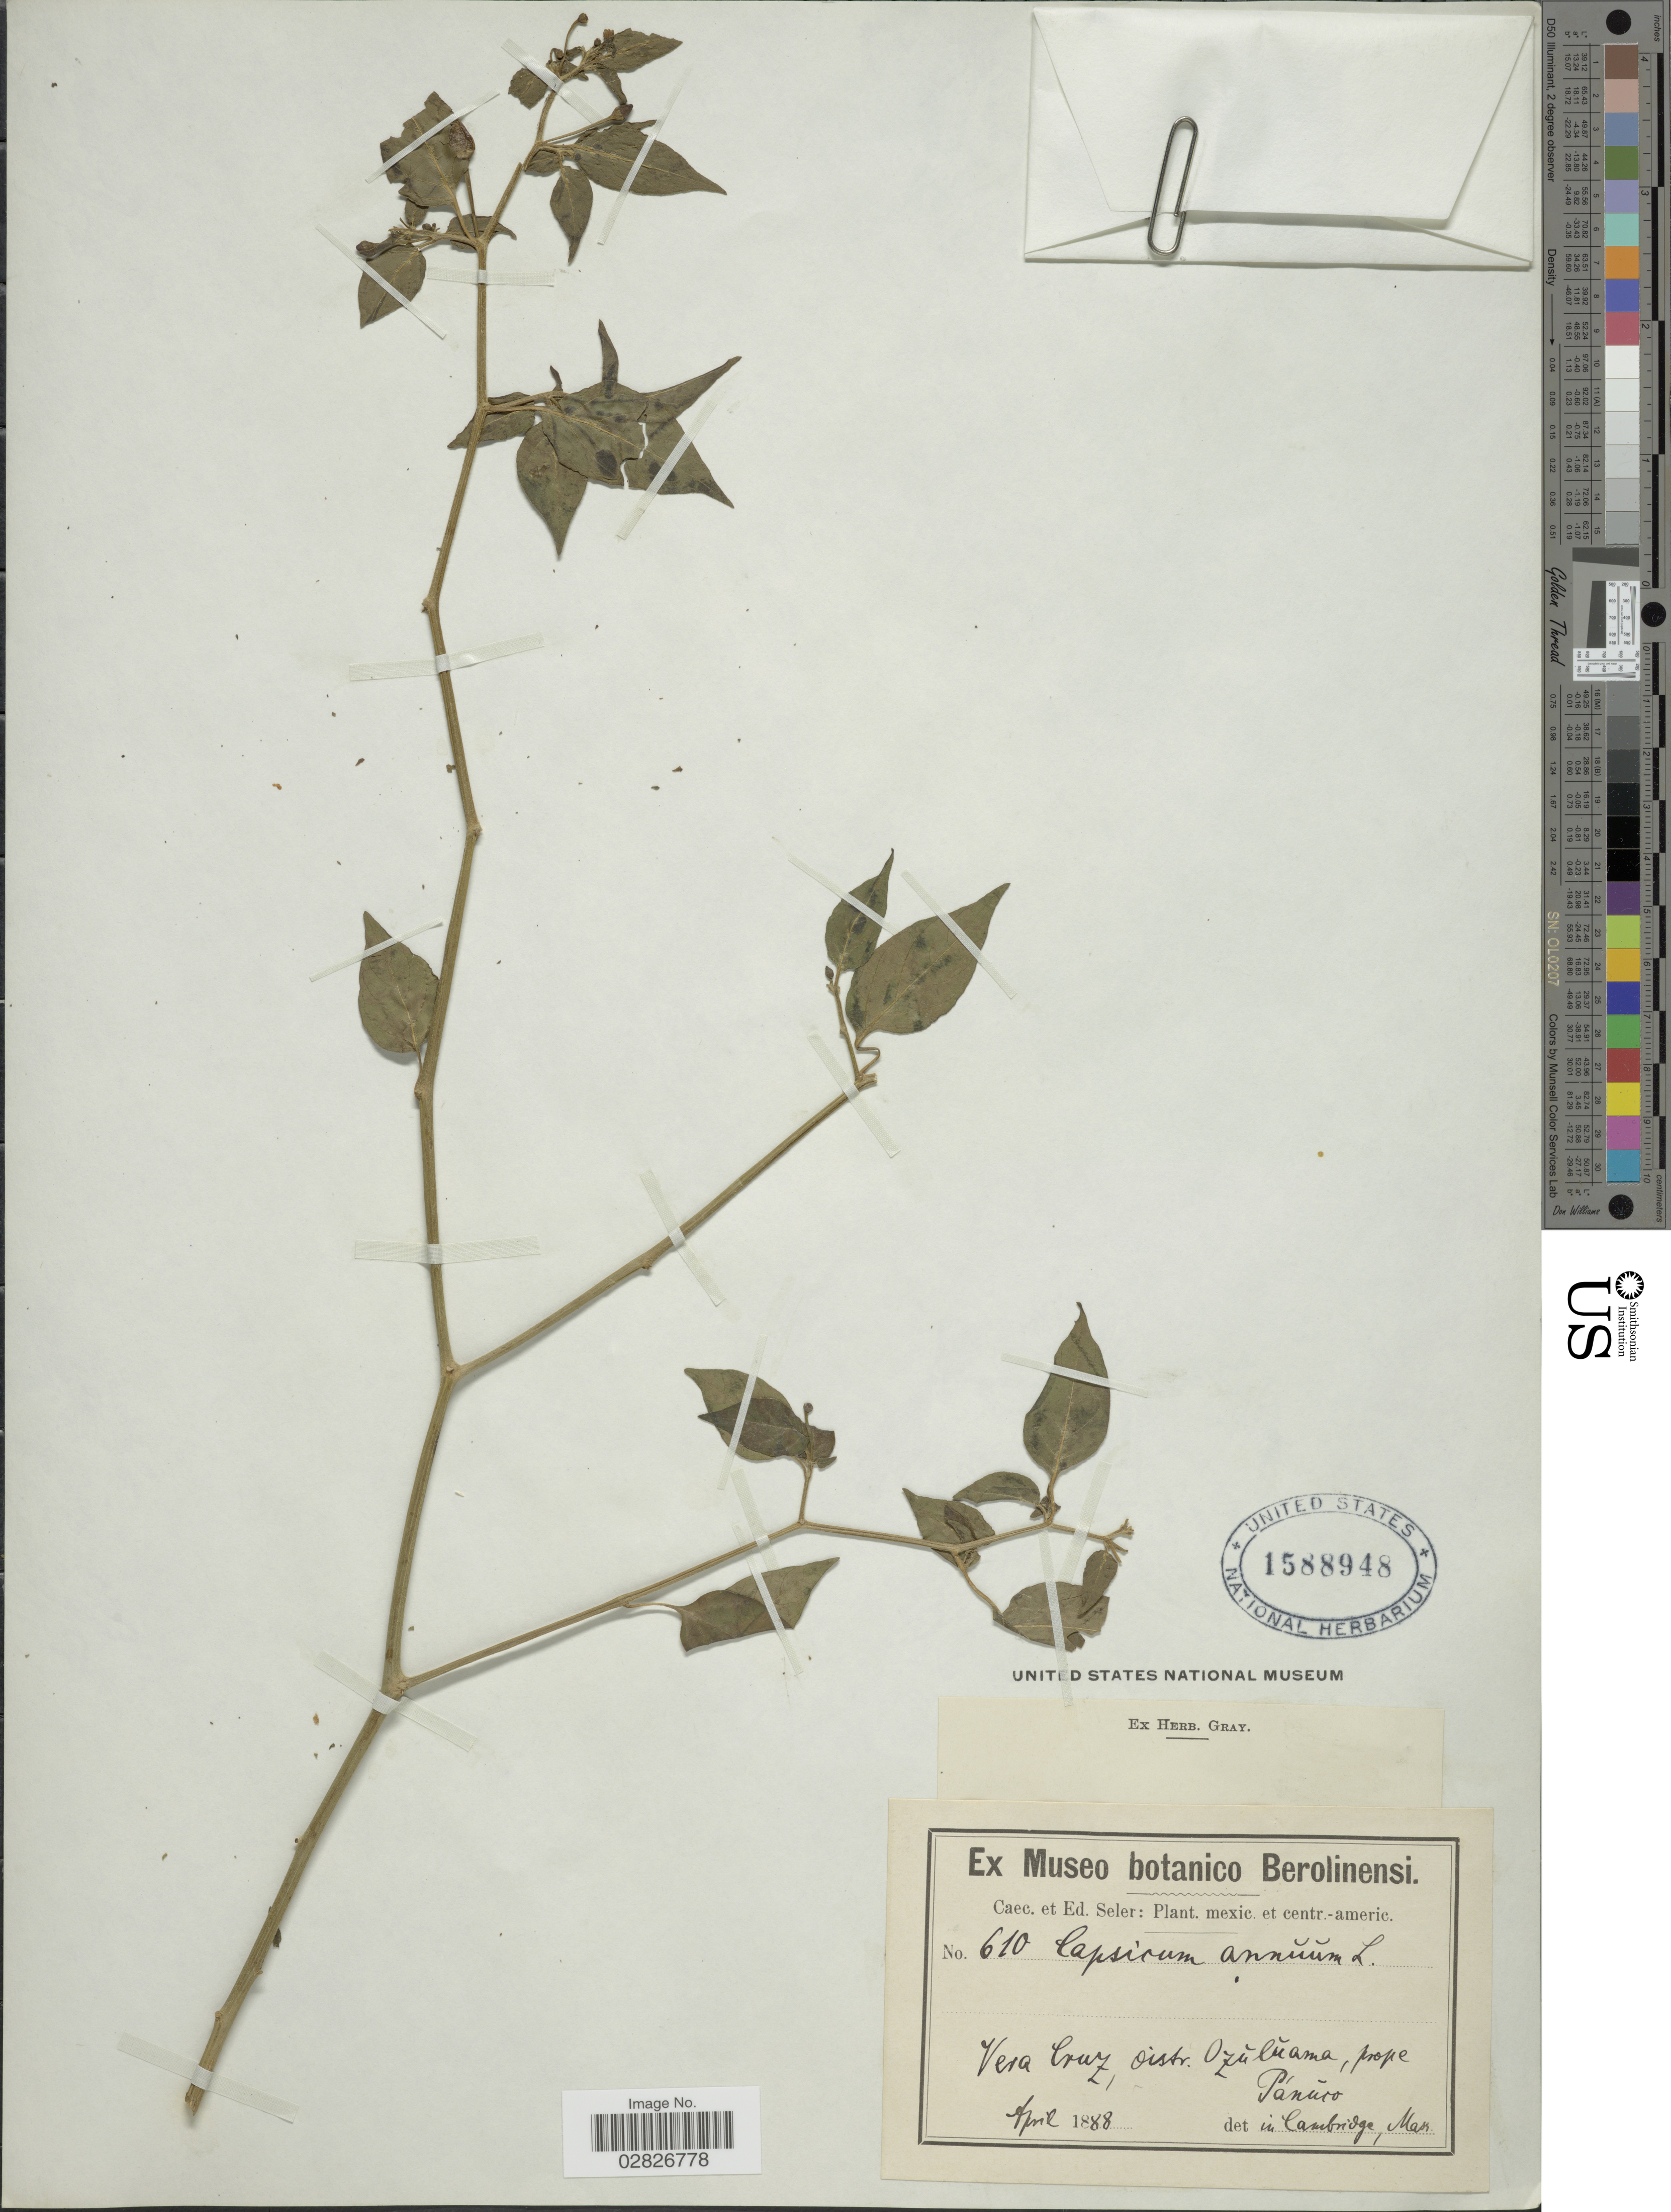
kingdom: Plantae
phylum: Tracheophyta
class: Magnoliopsida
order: Solanales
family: Solanaceae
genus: Capsicum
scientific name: Capsicum annuum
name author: L.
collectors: ex Caec. et Ed Seler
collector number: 610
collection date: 1888-04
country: Mexico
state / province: Veracruz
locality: Vera Cruz, distr. Ozuluama, prope Pánuro.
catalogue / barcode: US 1588948